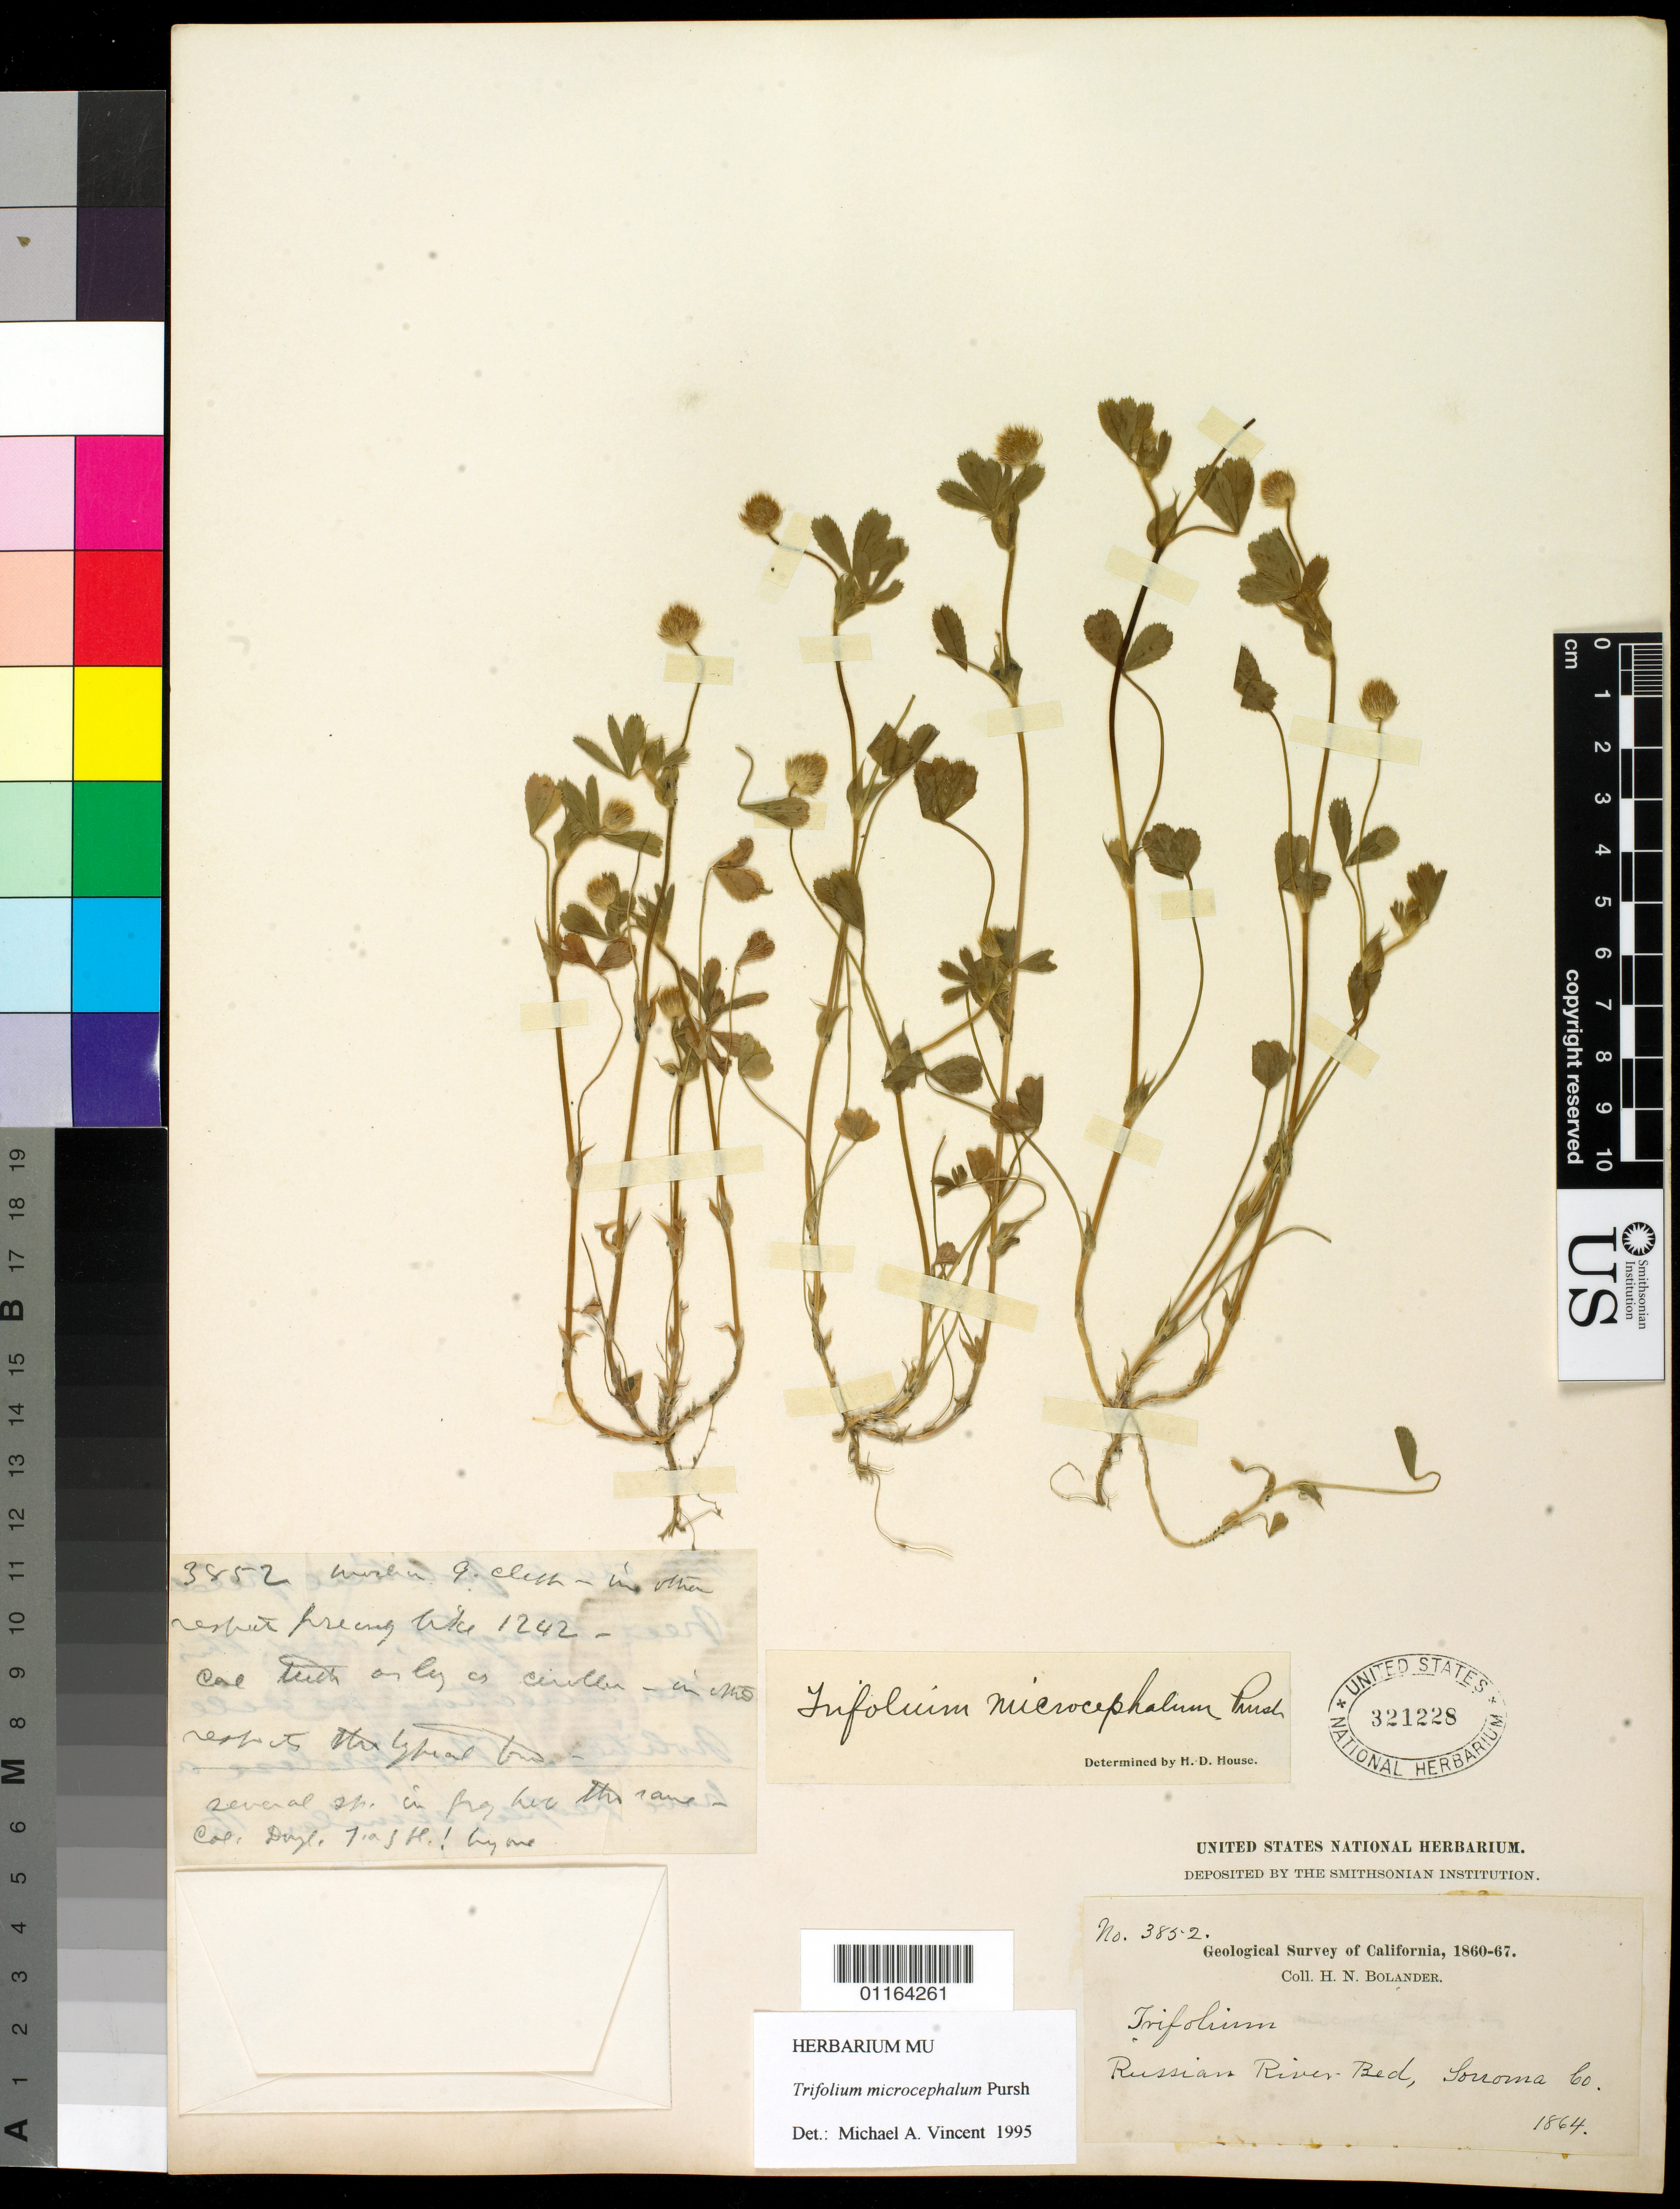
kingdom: Plantae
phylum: Tracheophyta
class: Magnoliopsida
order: Fabales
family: Fabaceae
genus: Trifolium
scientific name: Trifolium microcephalum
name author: Pursh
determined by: House, Homer D.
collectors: H. Bolander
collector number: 3852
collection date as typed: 1864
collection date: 1864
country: United States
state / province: California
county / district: Sonoma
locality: Russian River Bed.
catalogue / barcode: US 321228